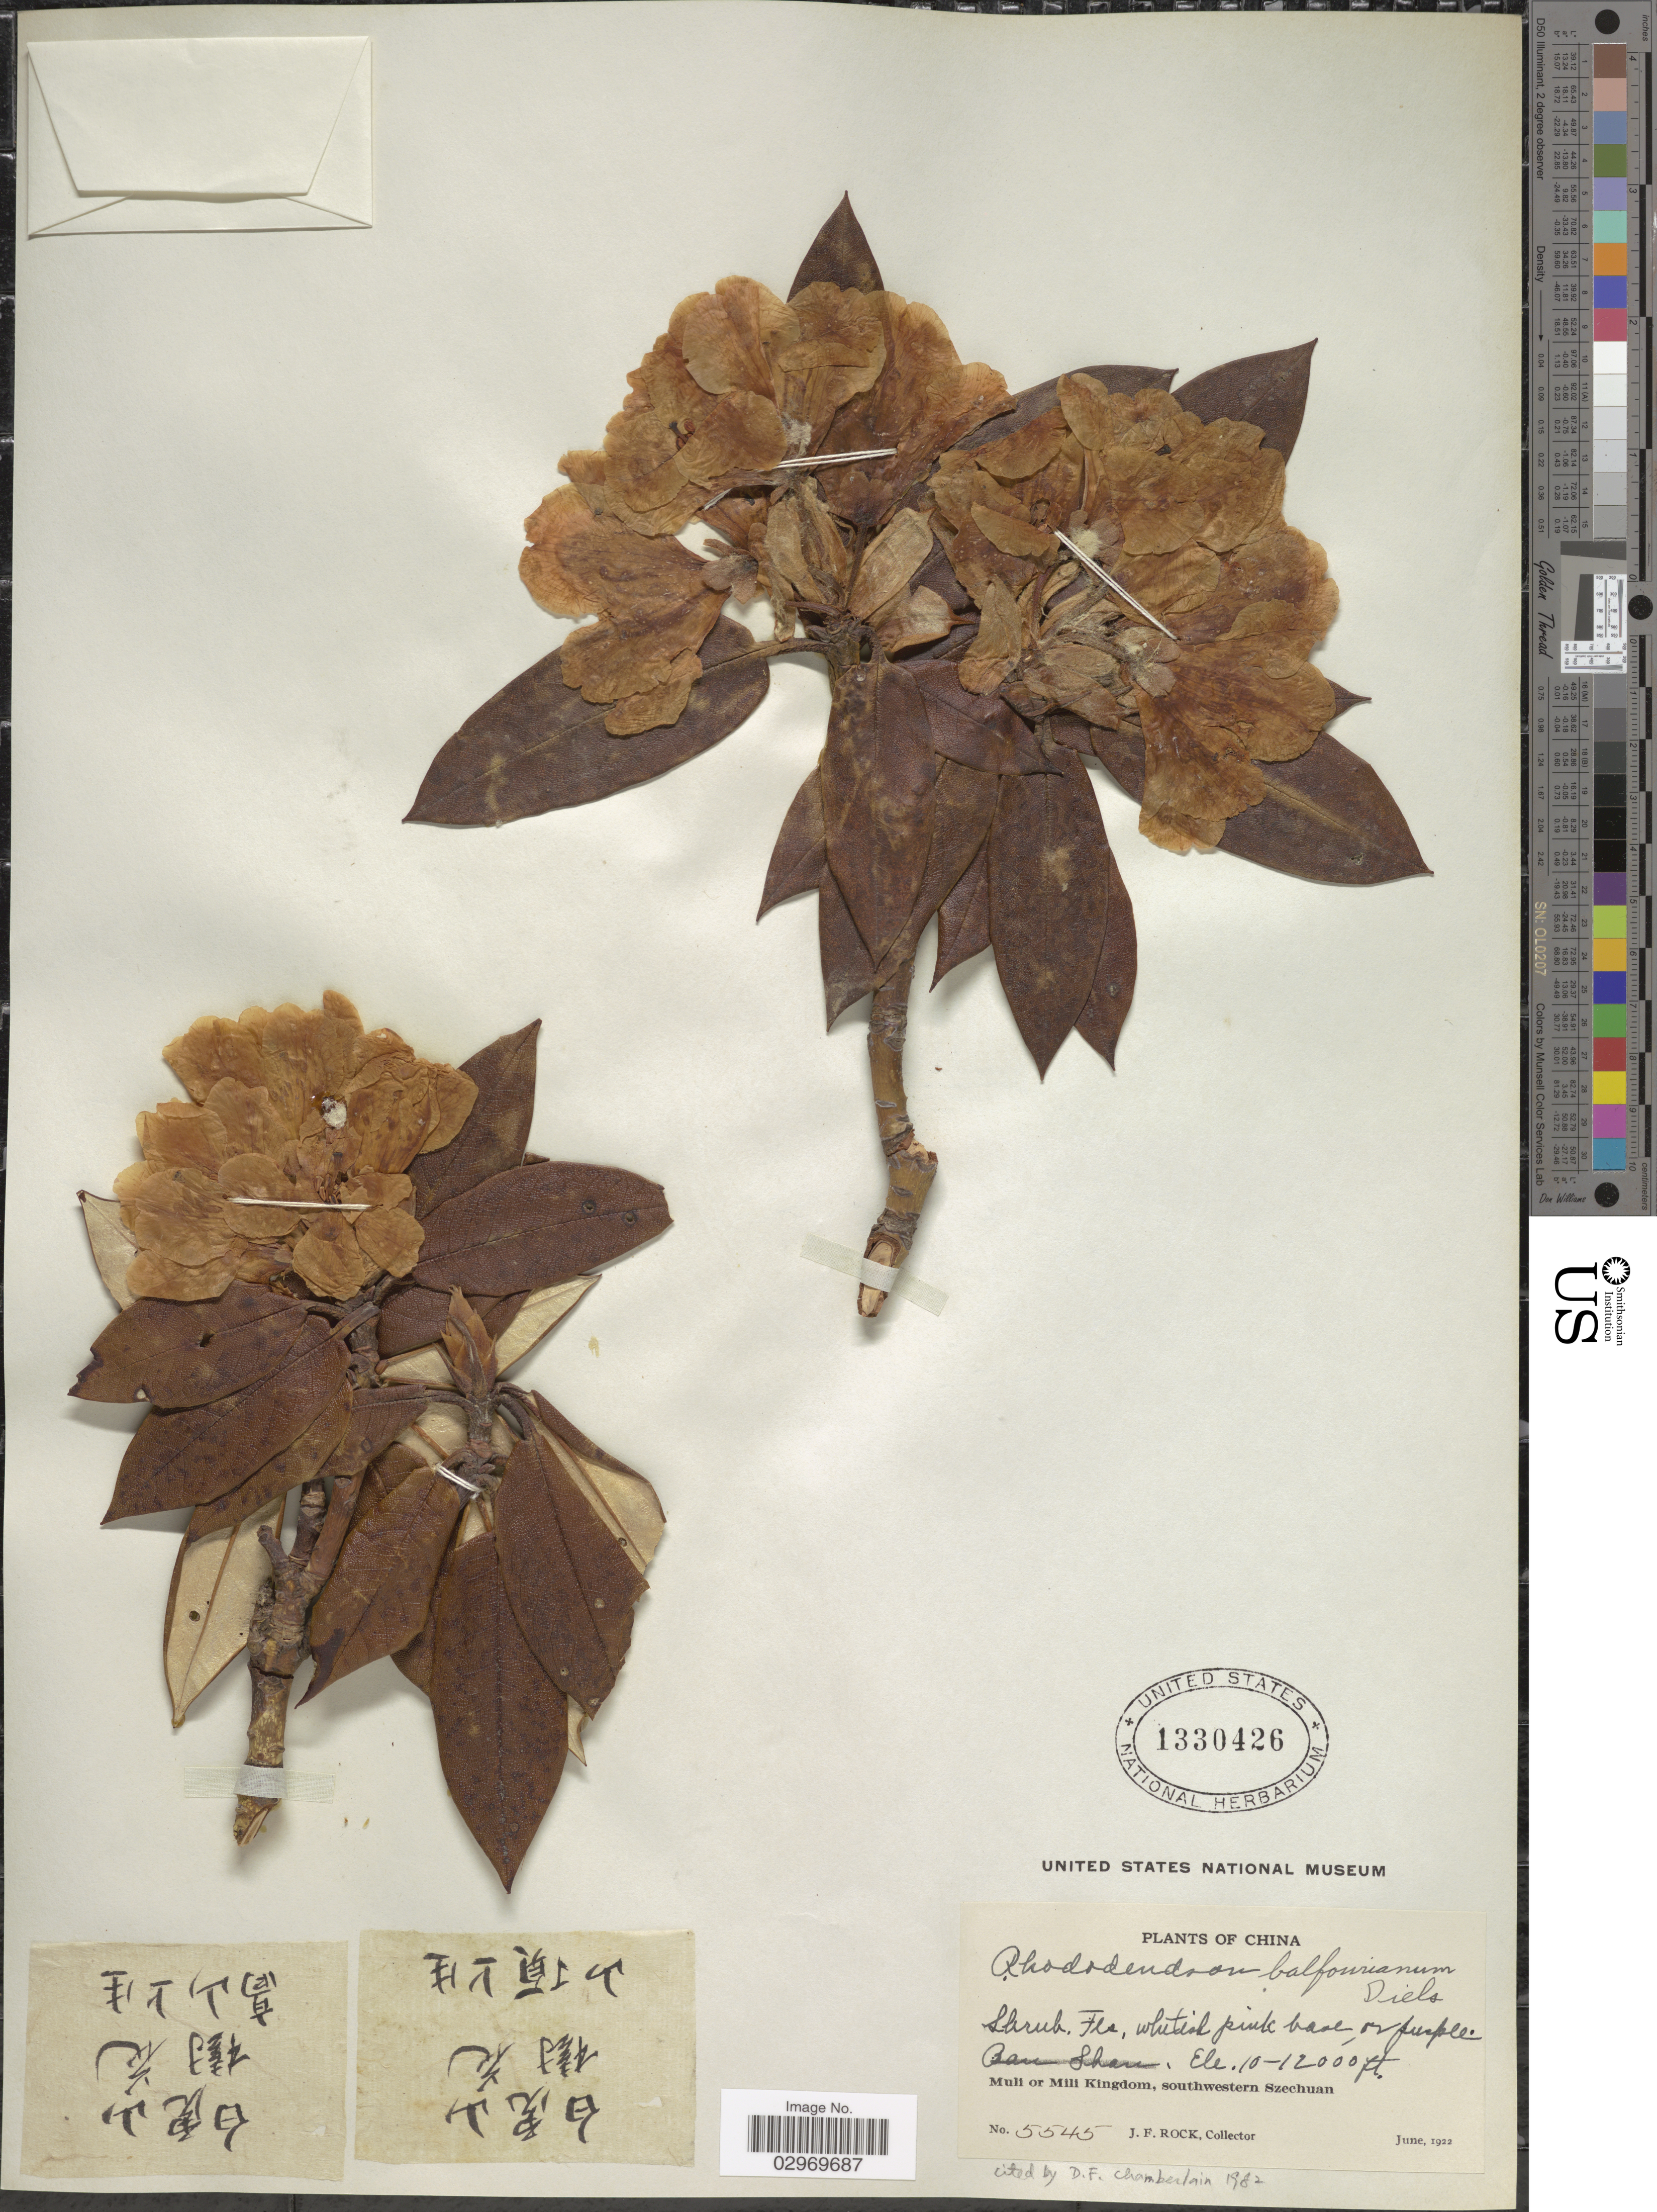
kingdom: Plantae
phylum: Tracheophyta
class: Magnoliopsida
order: Ericales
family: Ericaceae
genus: Rhododendron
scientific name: Rhododendron balfourianum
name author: Diels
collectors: J. Rock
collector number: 5545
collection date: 1922-06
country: China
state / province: Sichuan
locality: Muli or Mili Kingdom, southwestern Szechuan.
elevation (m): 3048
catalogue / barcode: US 1330426